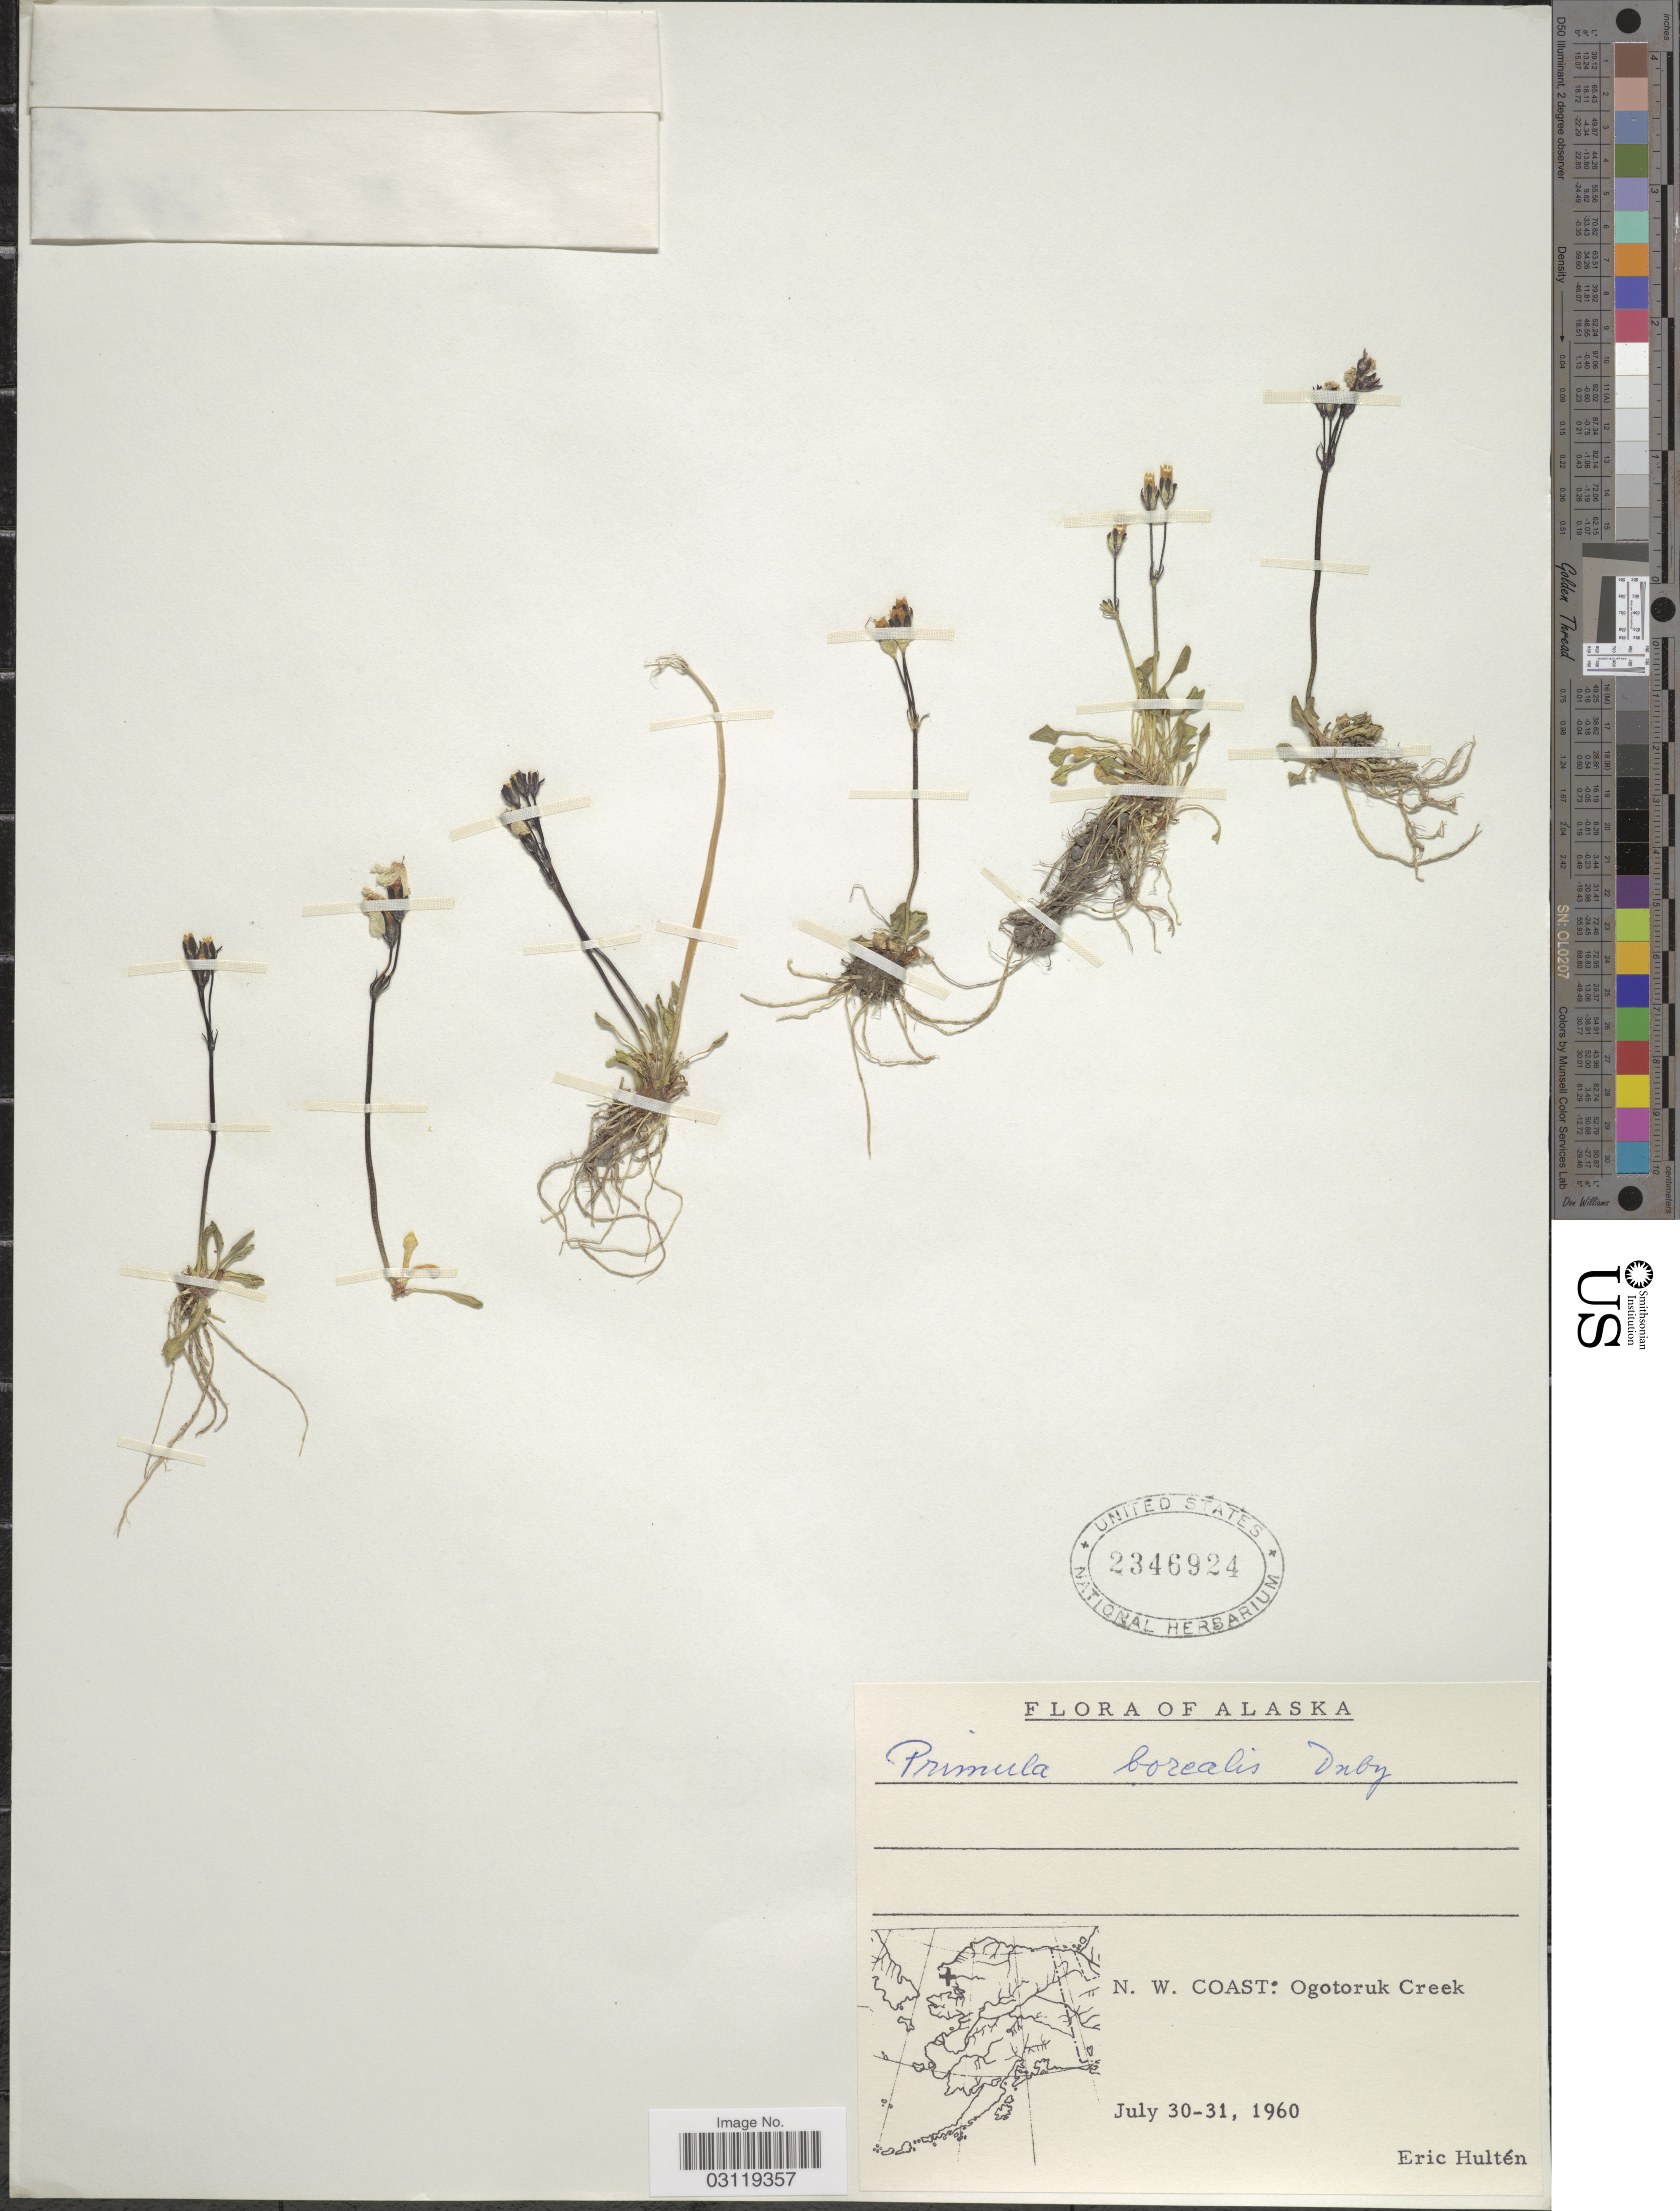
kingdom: Plantae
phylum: Tracheophyta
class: Magnoliopsida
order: Ericales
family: Primulaceae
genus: Primula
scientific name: Primula borealis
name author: Duby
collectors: E. G. Hultén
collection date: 1960-07-30/1960-07-31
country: United States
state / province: Alaska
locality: N. W. Coast: Ogotoruk Creek.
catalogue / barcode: US 2346924